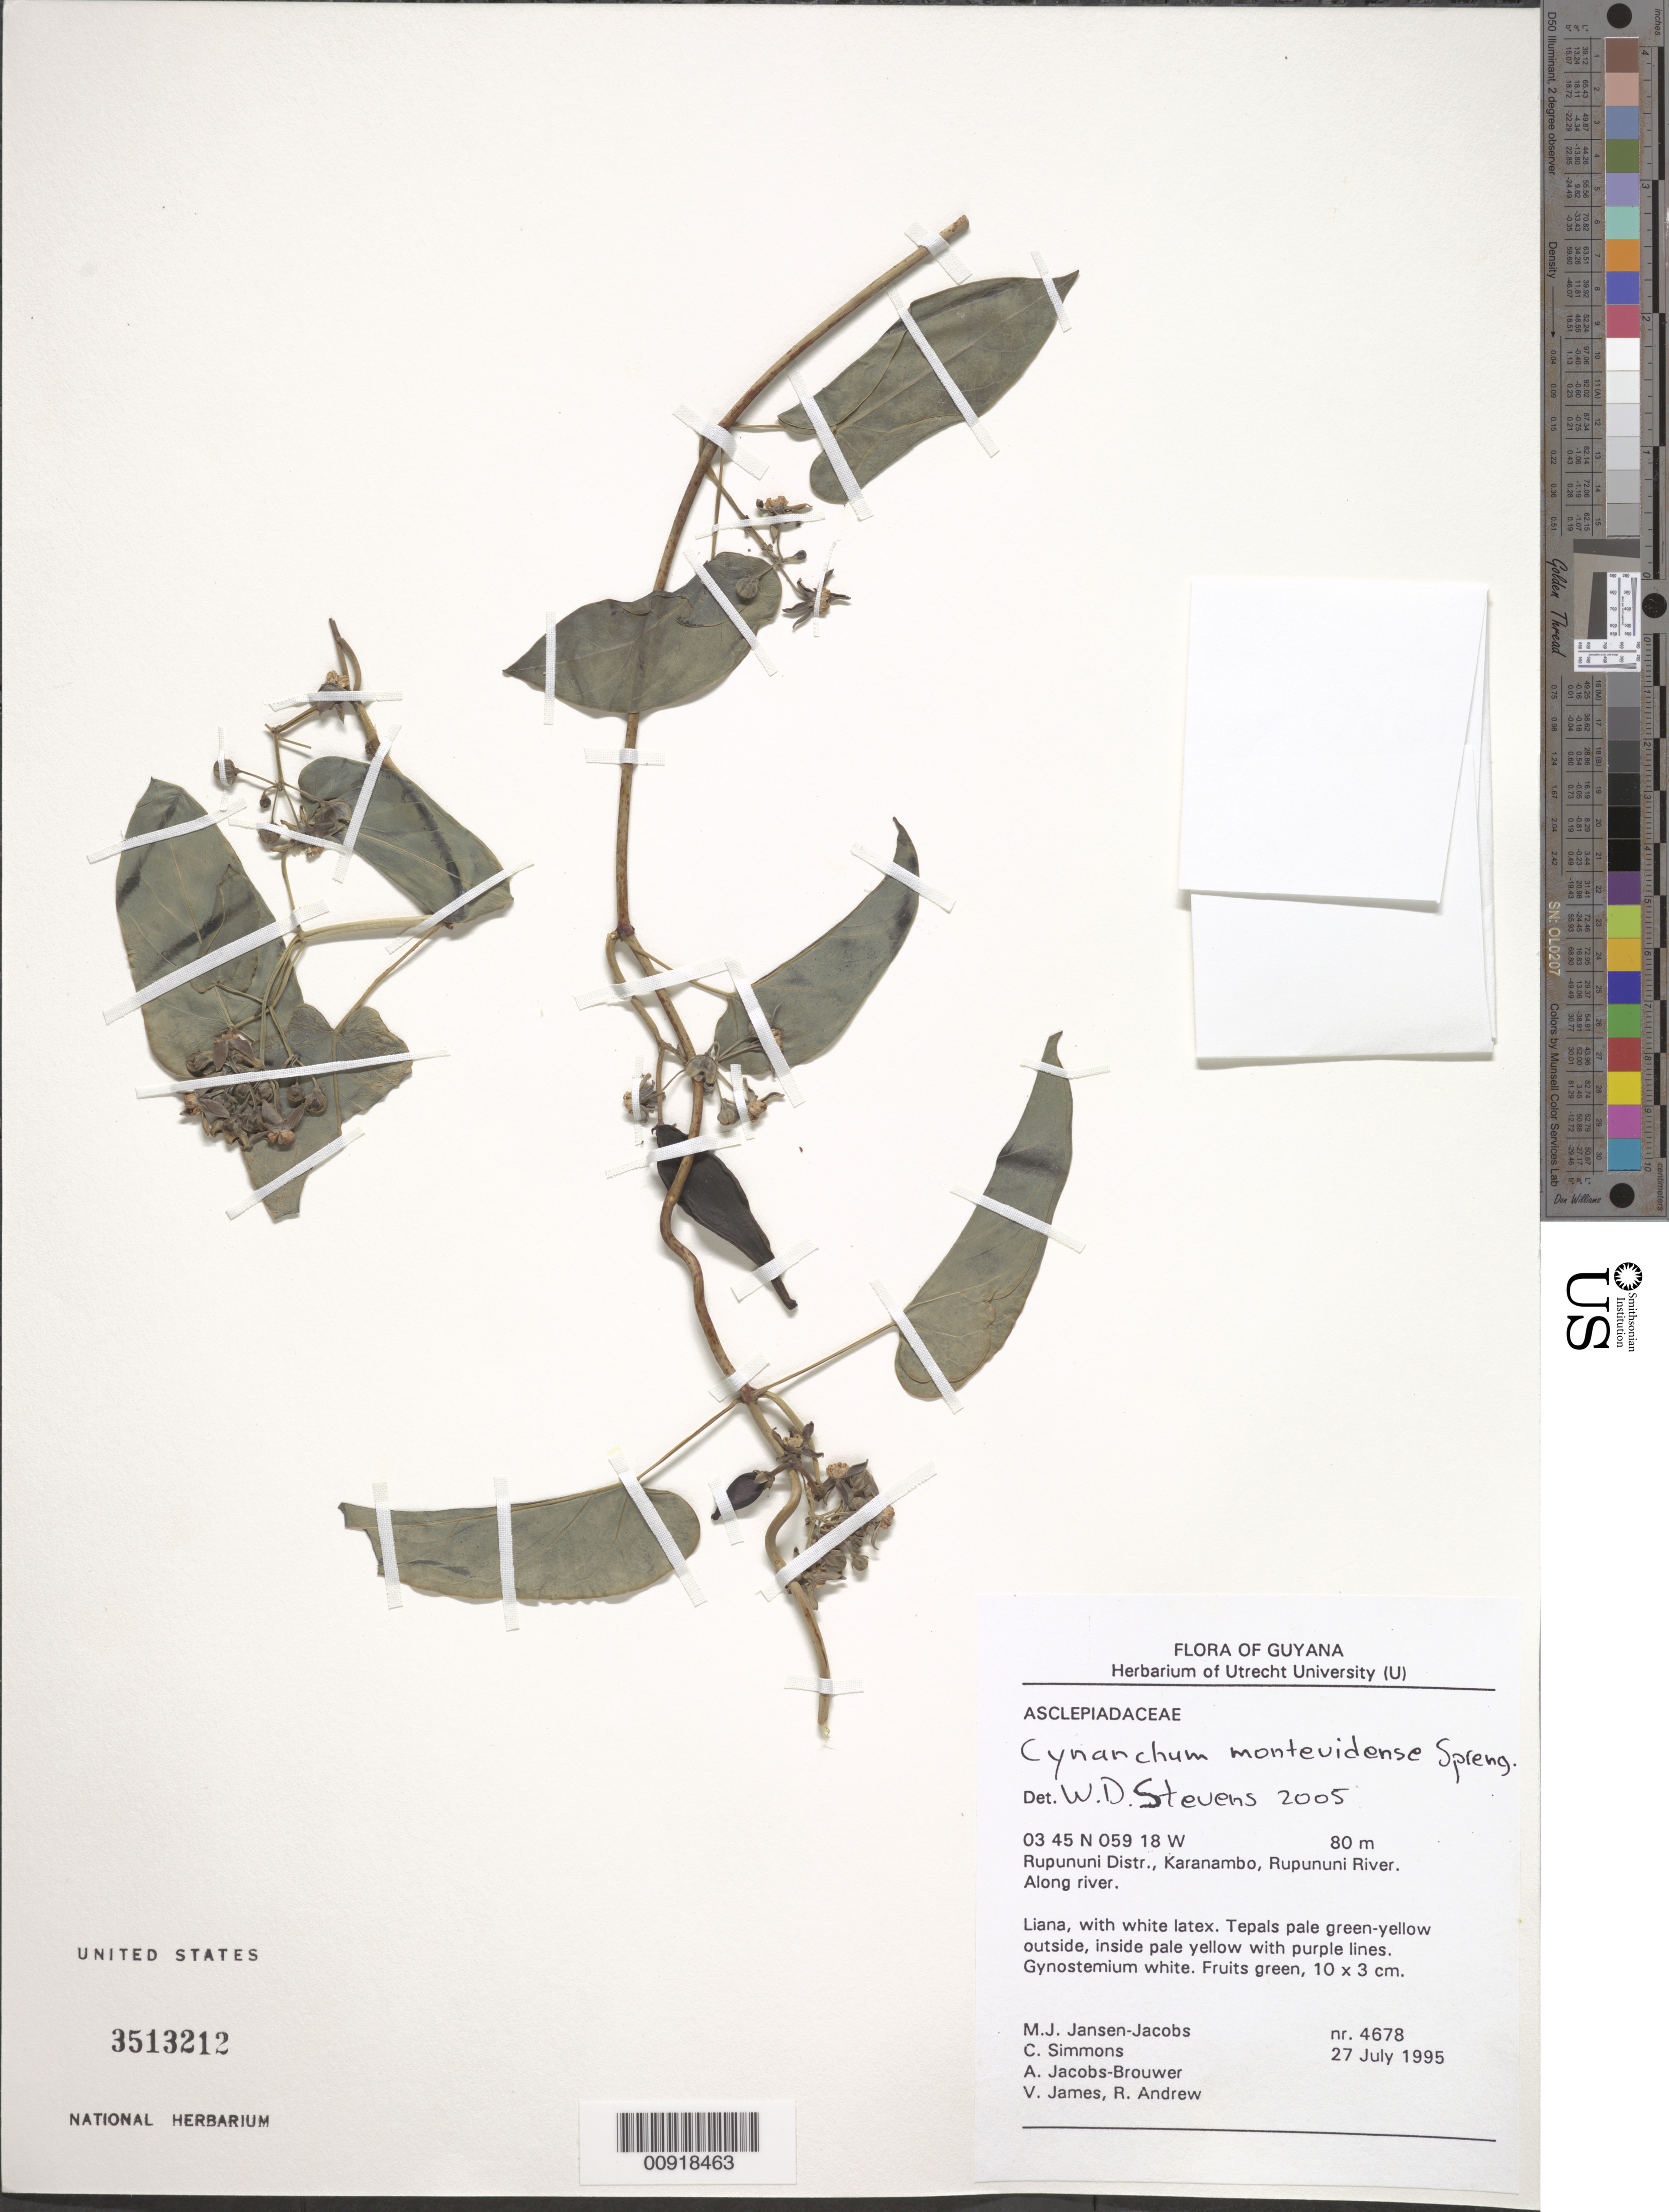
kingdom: Plantae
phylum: Tracheophyta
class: Magnoliopsida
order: Gentianales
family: Apocynaceae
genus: Cynanchum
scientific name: Cynanchum montevidense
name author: Spreng.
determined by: Stevens, W. Douglas, Missouri Botanical Garden (MO)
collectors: M. J. Jansen-Jacobs, C. Simons, A. Jacobs-Brouwer, V. James & R. Andrew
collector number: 4678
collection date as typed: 27-Jul-95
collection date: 1995-07-27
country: Guyana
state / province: U. Takutu-U. Essequibo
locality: Karanambo, Rupununi River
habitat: Along river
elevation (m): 80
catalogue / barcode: US 3513212